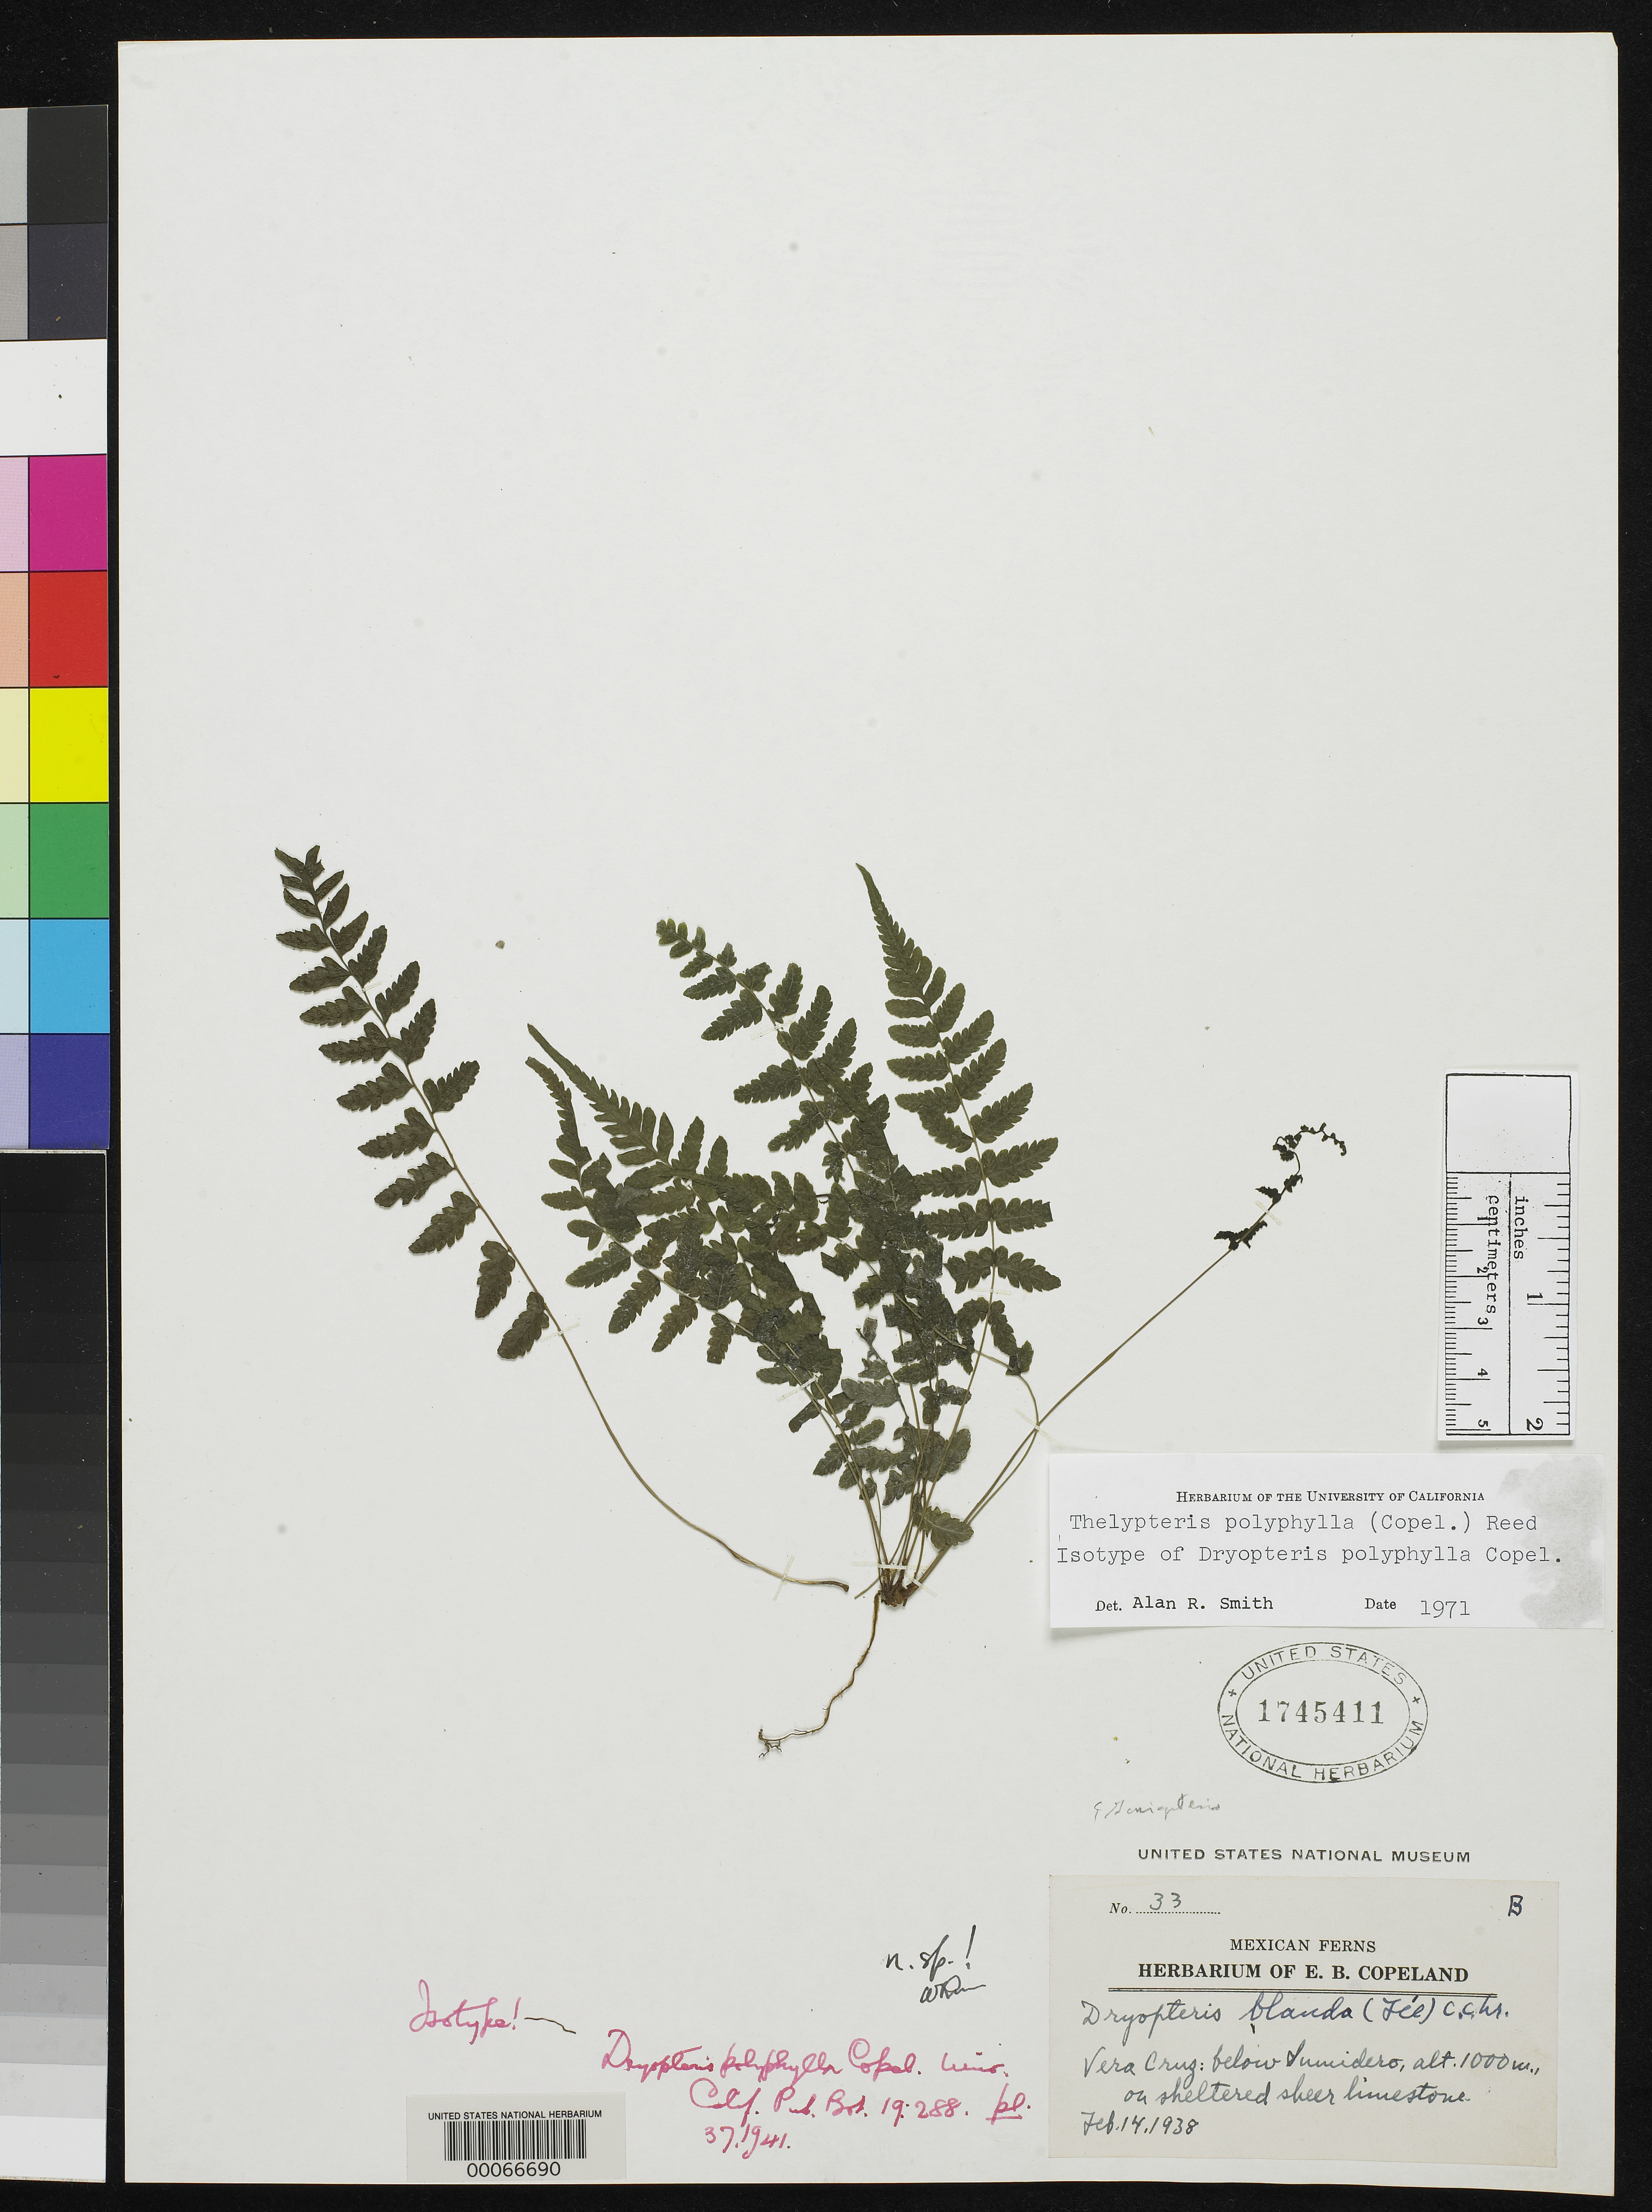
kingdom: Plantae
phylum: Tracheophyta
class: Polypodiopsida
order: Polypodiales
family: Dryopteridaceae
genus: Dryopteris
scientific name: Dryopteris polyphylla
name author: Copel.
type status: Isotype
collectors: E. B. Copeland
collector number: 33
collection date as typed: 14 Feb 1938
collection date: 1938-02-14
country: Mexico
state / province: Veracruz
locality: Below Sumidero.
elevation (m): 1000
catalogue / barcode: US 1745411